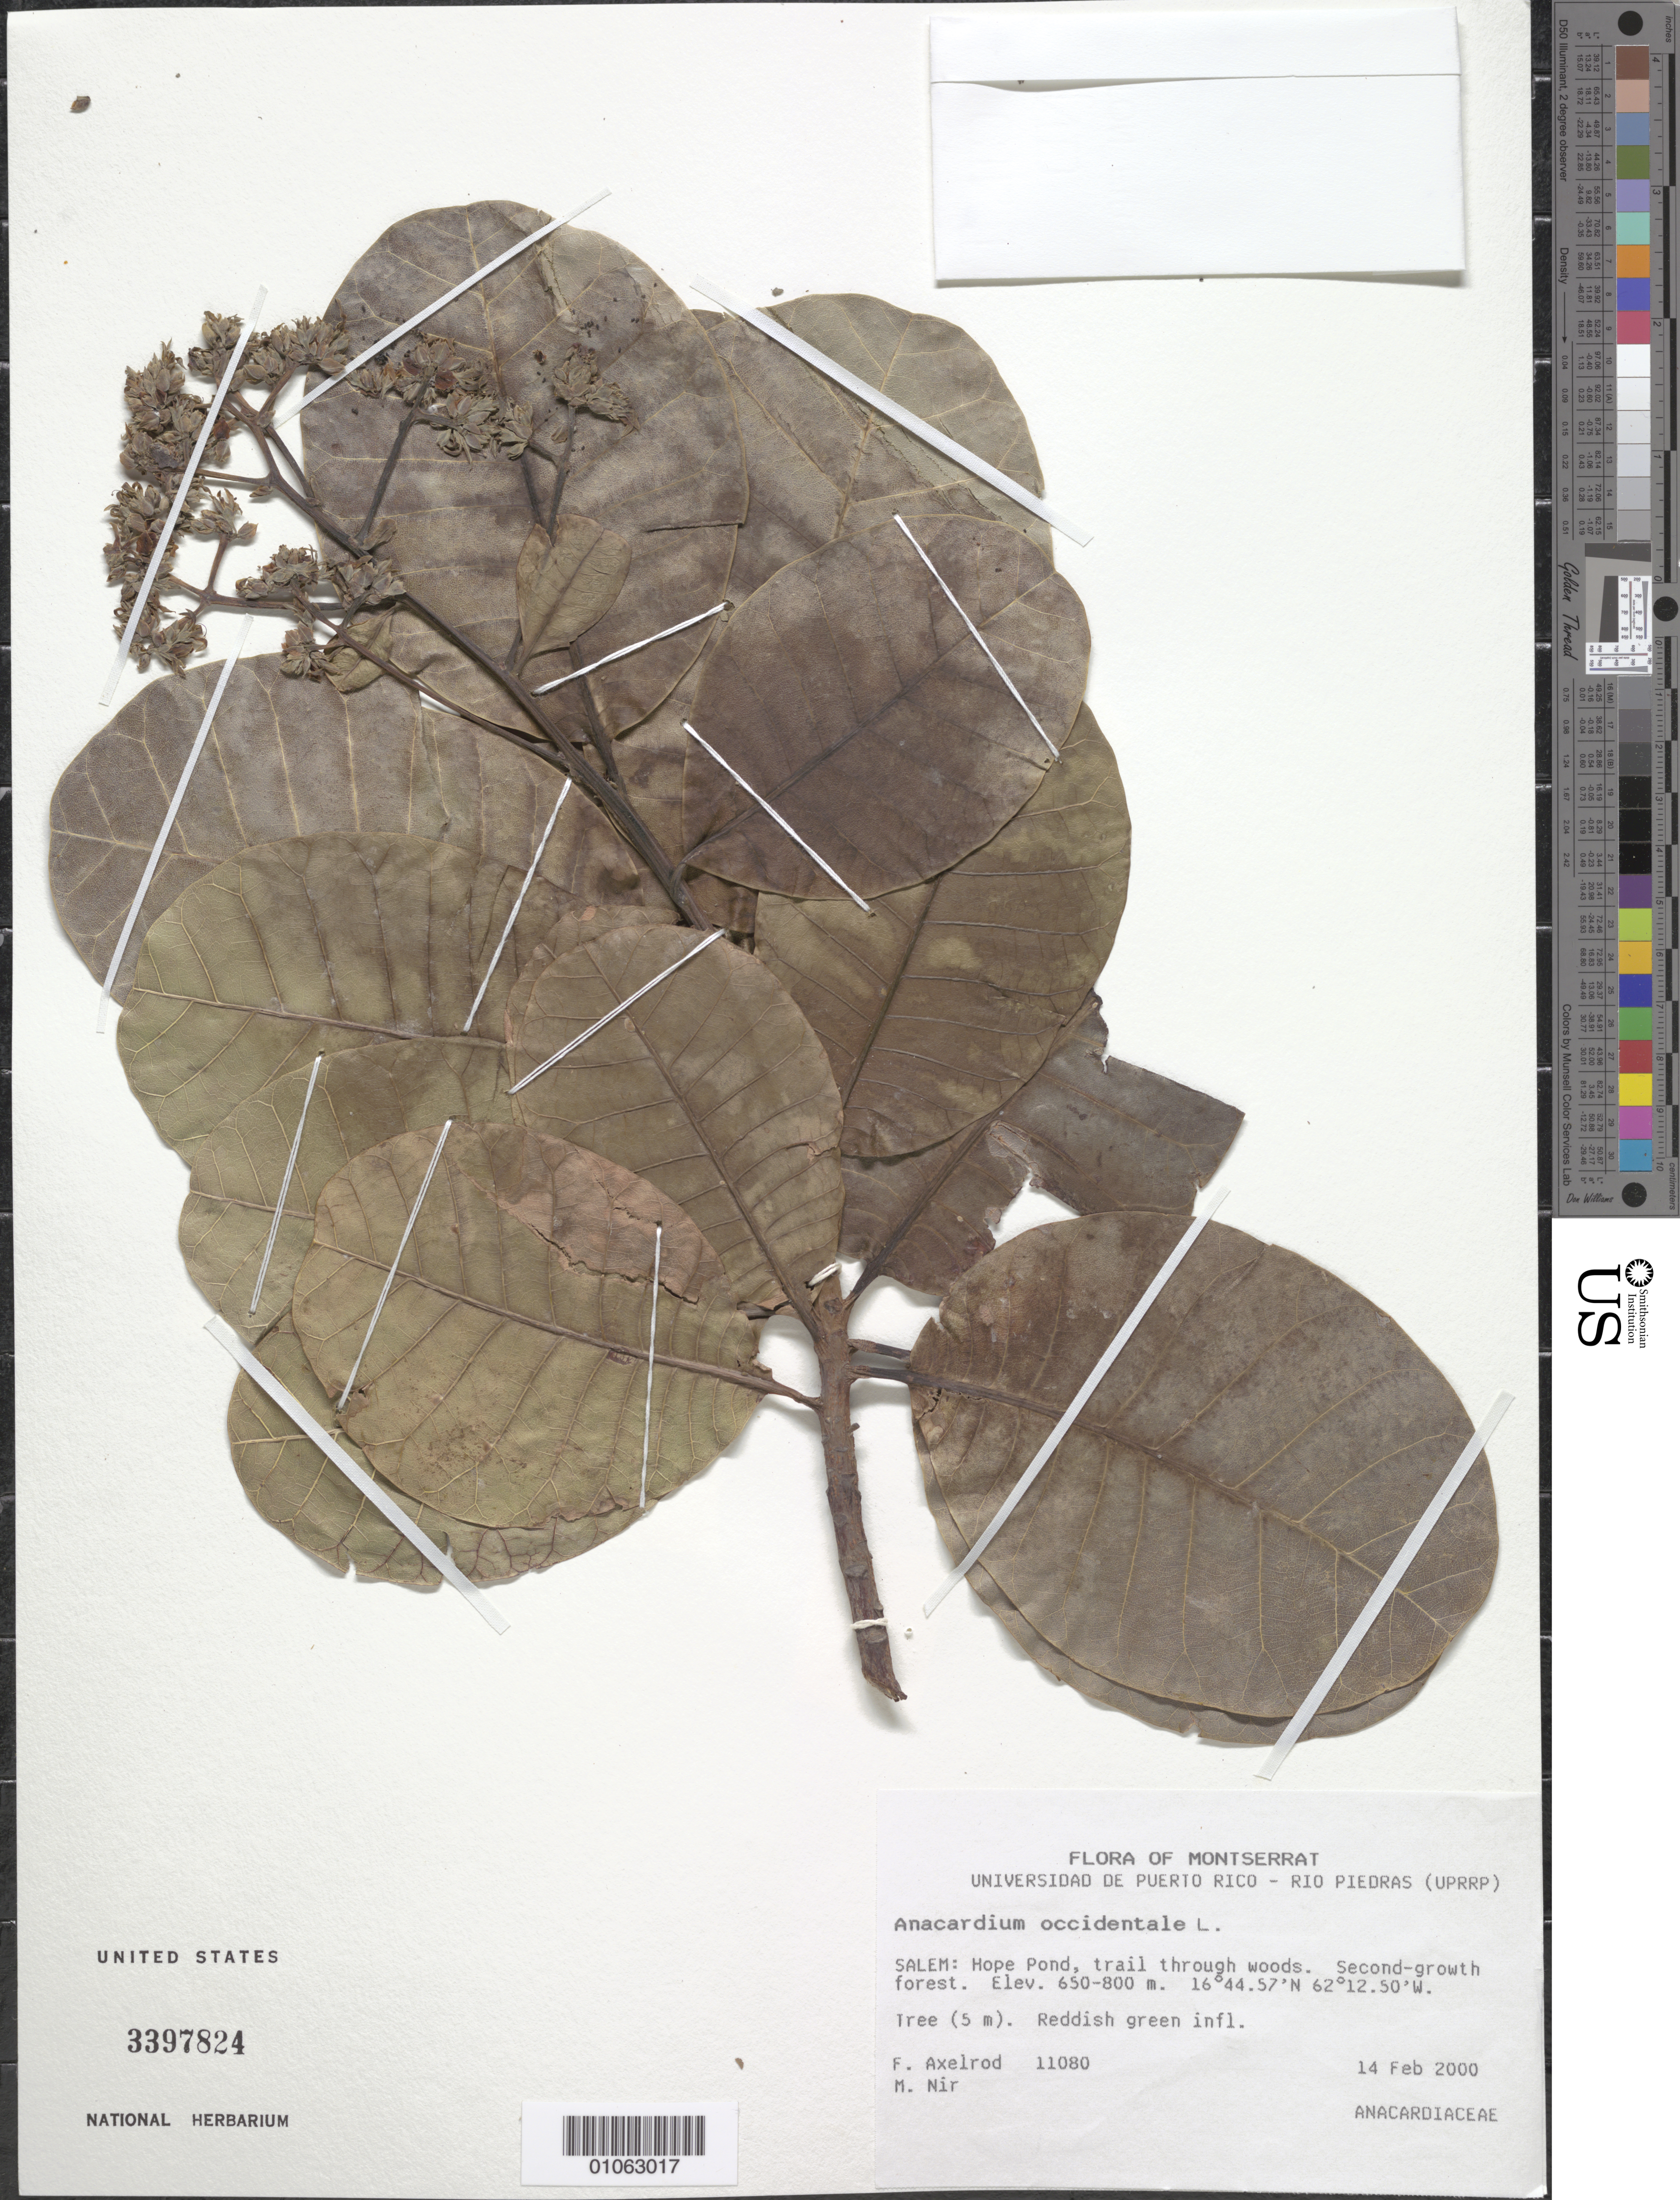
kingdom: Plantae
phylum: Tracheophyta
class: Magnoliopsida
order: Sapindales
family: Anacardiaceae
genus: Anacardium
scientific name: Anacardium occidentale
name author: L.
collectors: F. S. Axelrod & M. A. Nir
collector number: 11080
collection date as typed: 14 Feb 2000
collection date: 2000-02-14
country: Montserrat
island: Montserrat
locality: Salem: Hope pond, trail through woods. Second growth forest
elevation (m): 650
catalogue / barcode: US 3397824